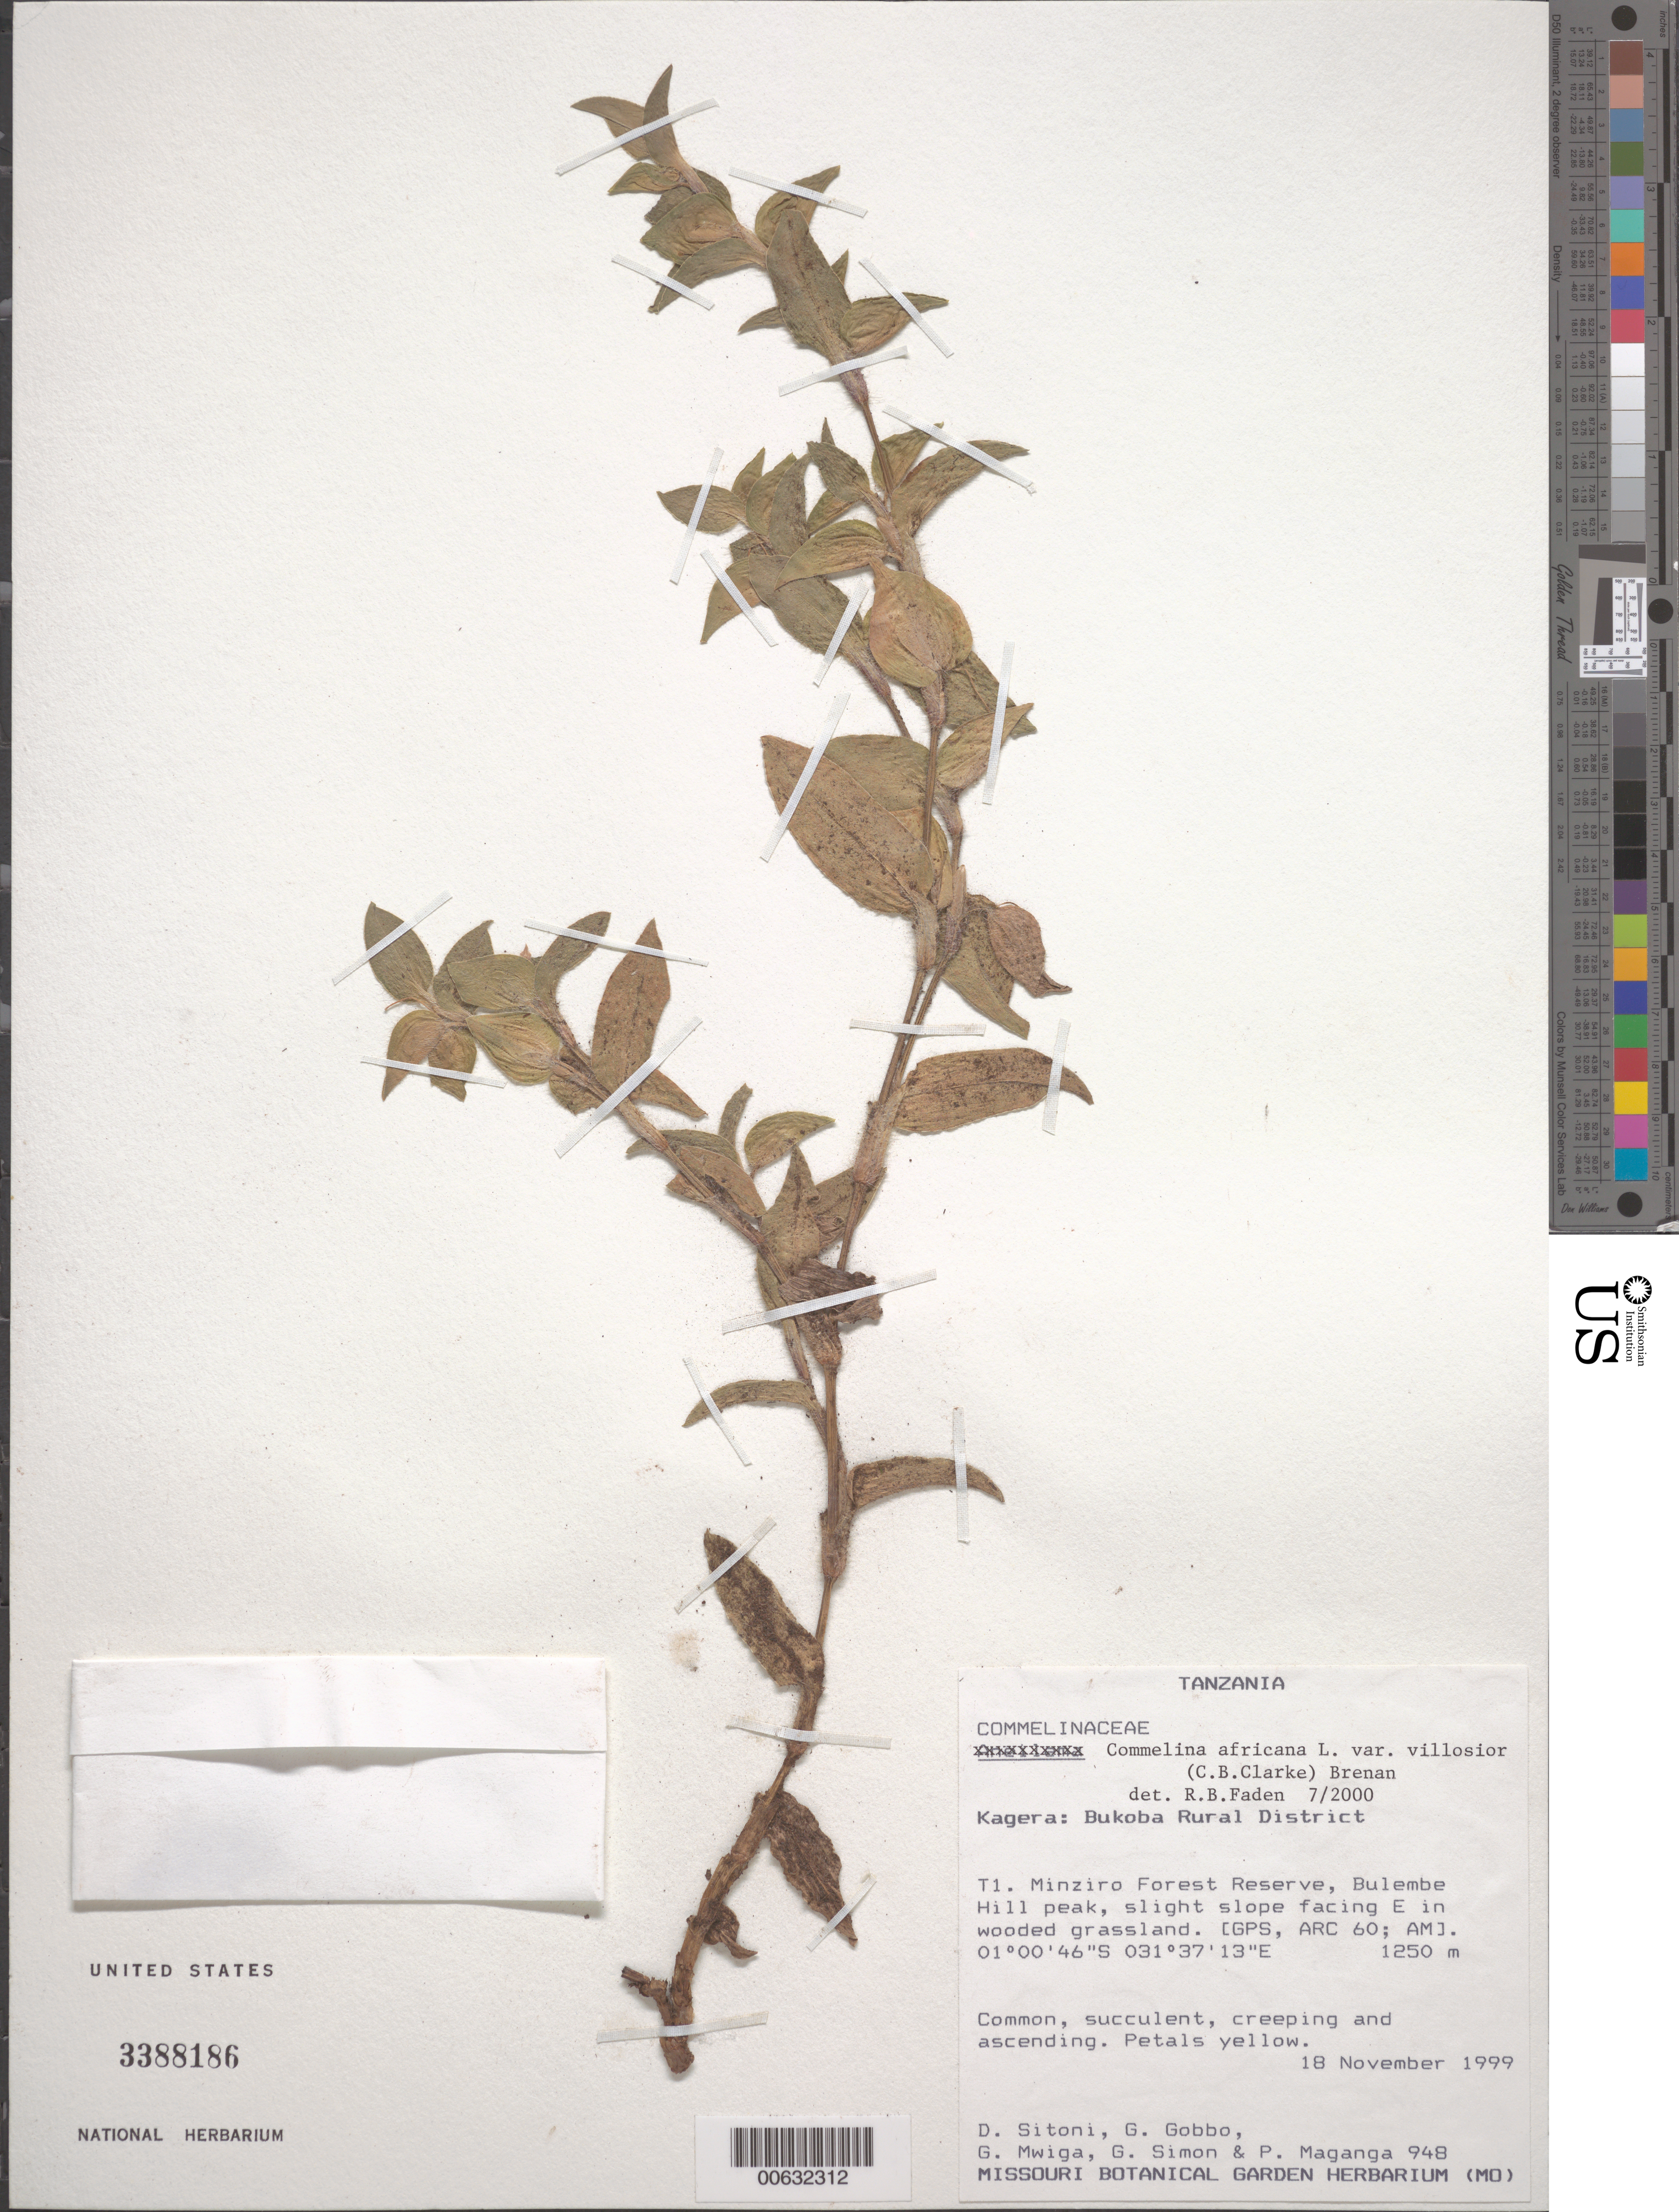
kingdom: Plantae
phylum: Tracheophyta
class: Liliopsida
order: Commelinales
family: Commelinaceae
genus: Commelina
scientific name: Commelina africana var. villosior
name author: (C.B. Clarke) Brenan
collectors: D. Sitoni, G. Gobbo, G. Mwiga, G. Simon & P. Maganga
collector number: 948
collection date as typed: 18 Nov 1999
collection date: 1999-11-18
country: Tanzania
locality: T1, minziro forest reserve, bulembe hill peak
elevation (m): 1250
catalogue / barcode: US 3388186